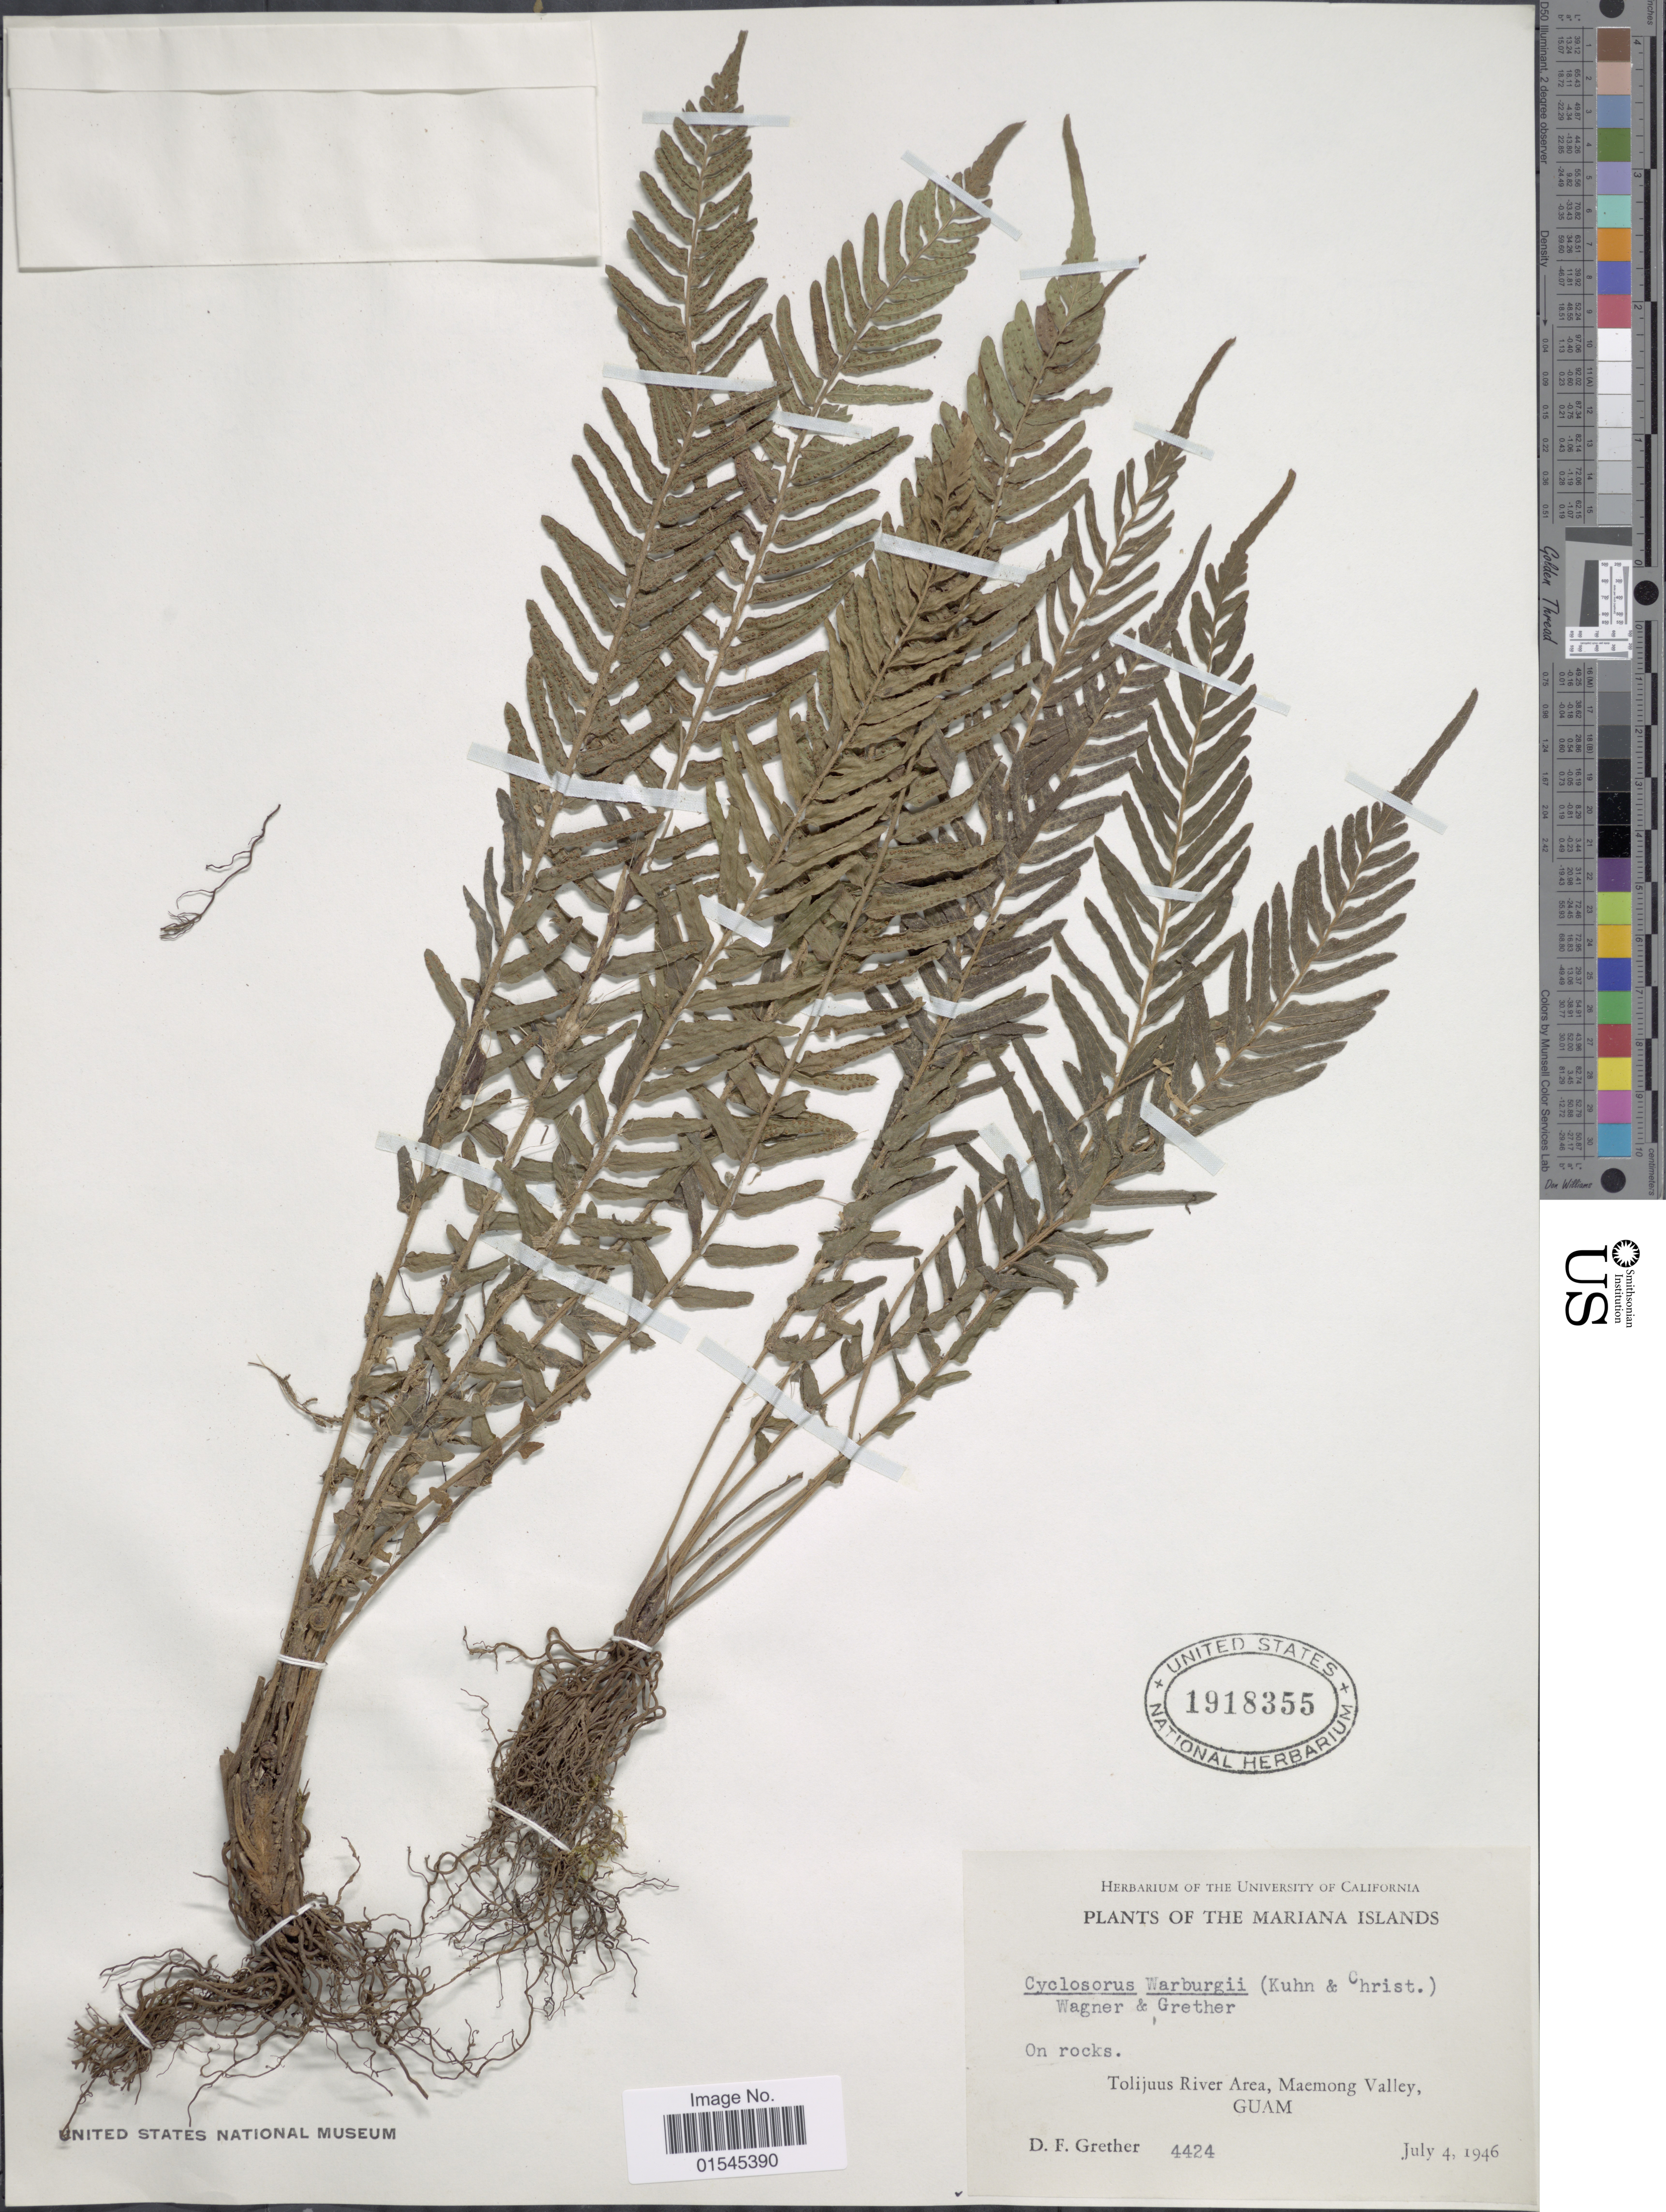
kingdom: Plantae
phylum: Tracheophyta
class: Polypodiopsida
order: Polypodiales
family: Thelypteridaceae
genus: Sphaerostephanos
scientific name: Sphaerostephanos warburgii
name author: (Kuhn & Christ) Holttum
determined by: Wagner, W. L., (BOT), Smithsonian Institution - National Museum of Natural History (UNITED STATES)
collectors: D. F. Grether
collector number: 4424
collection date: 1946-07-04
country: Guam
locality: The Mariana Islands. Tolijuus River Area, Maemong valley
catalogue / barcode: US 1918355